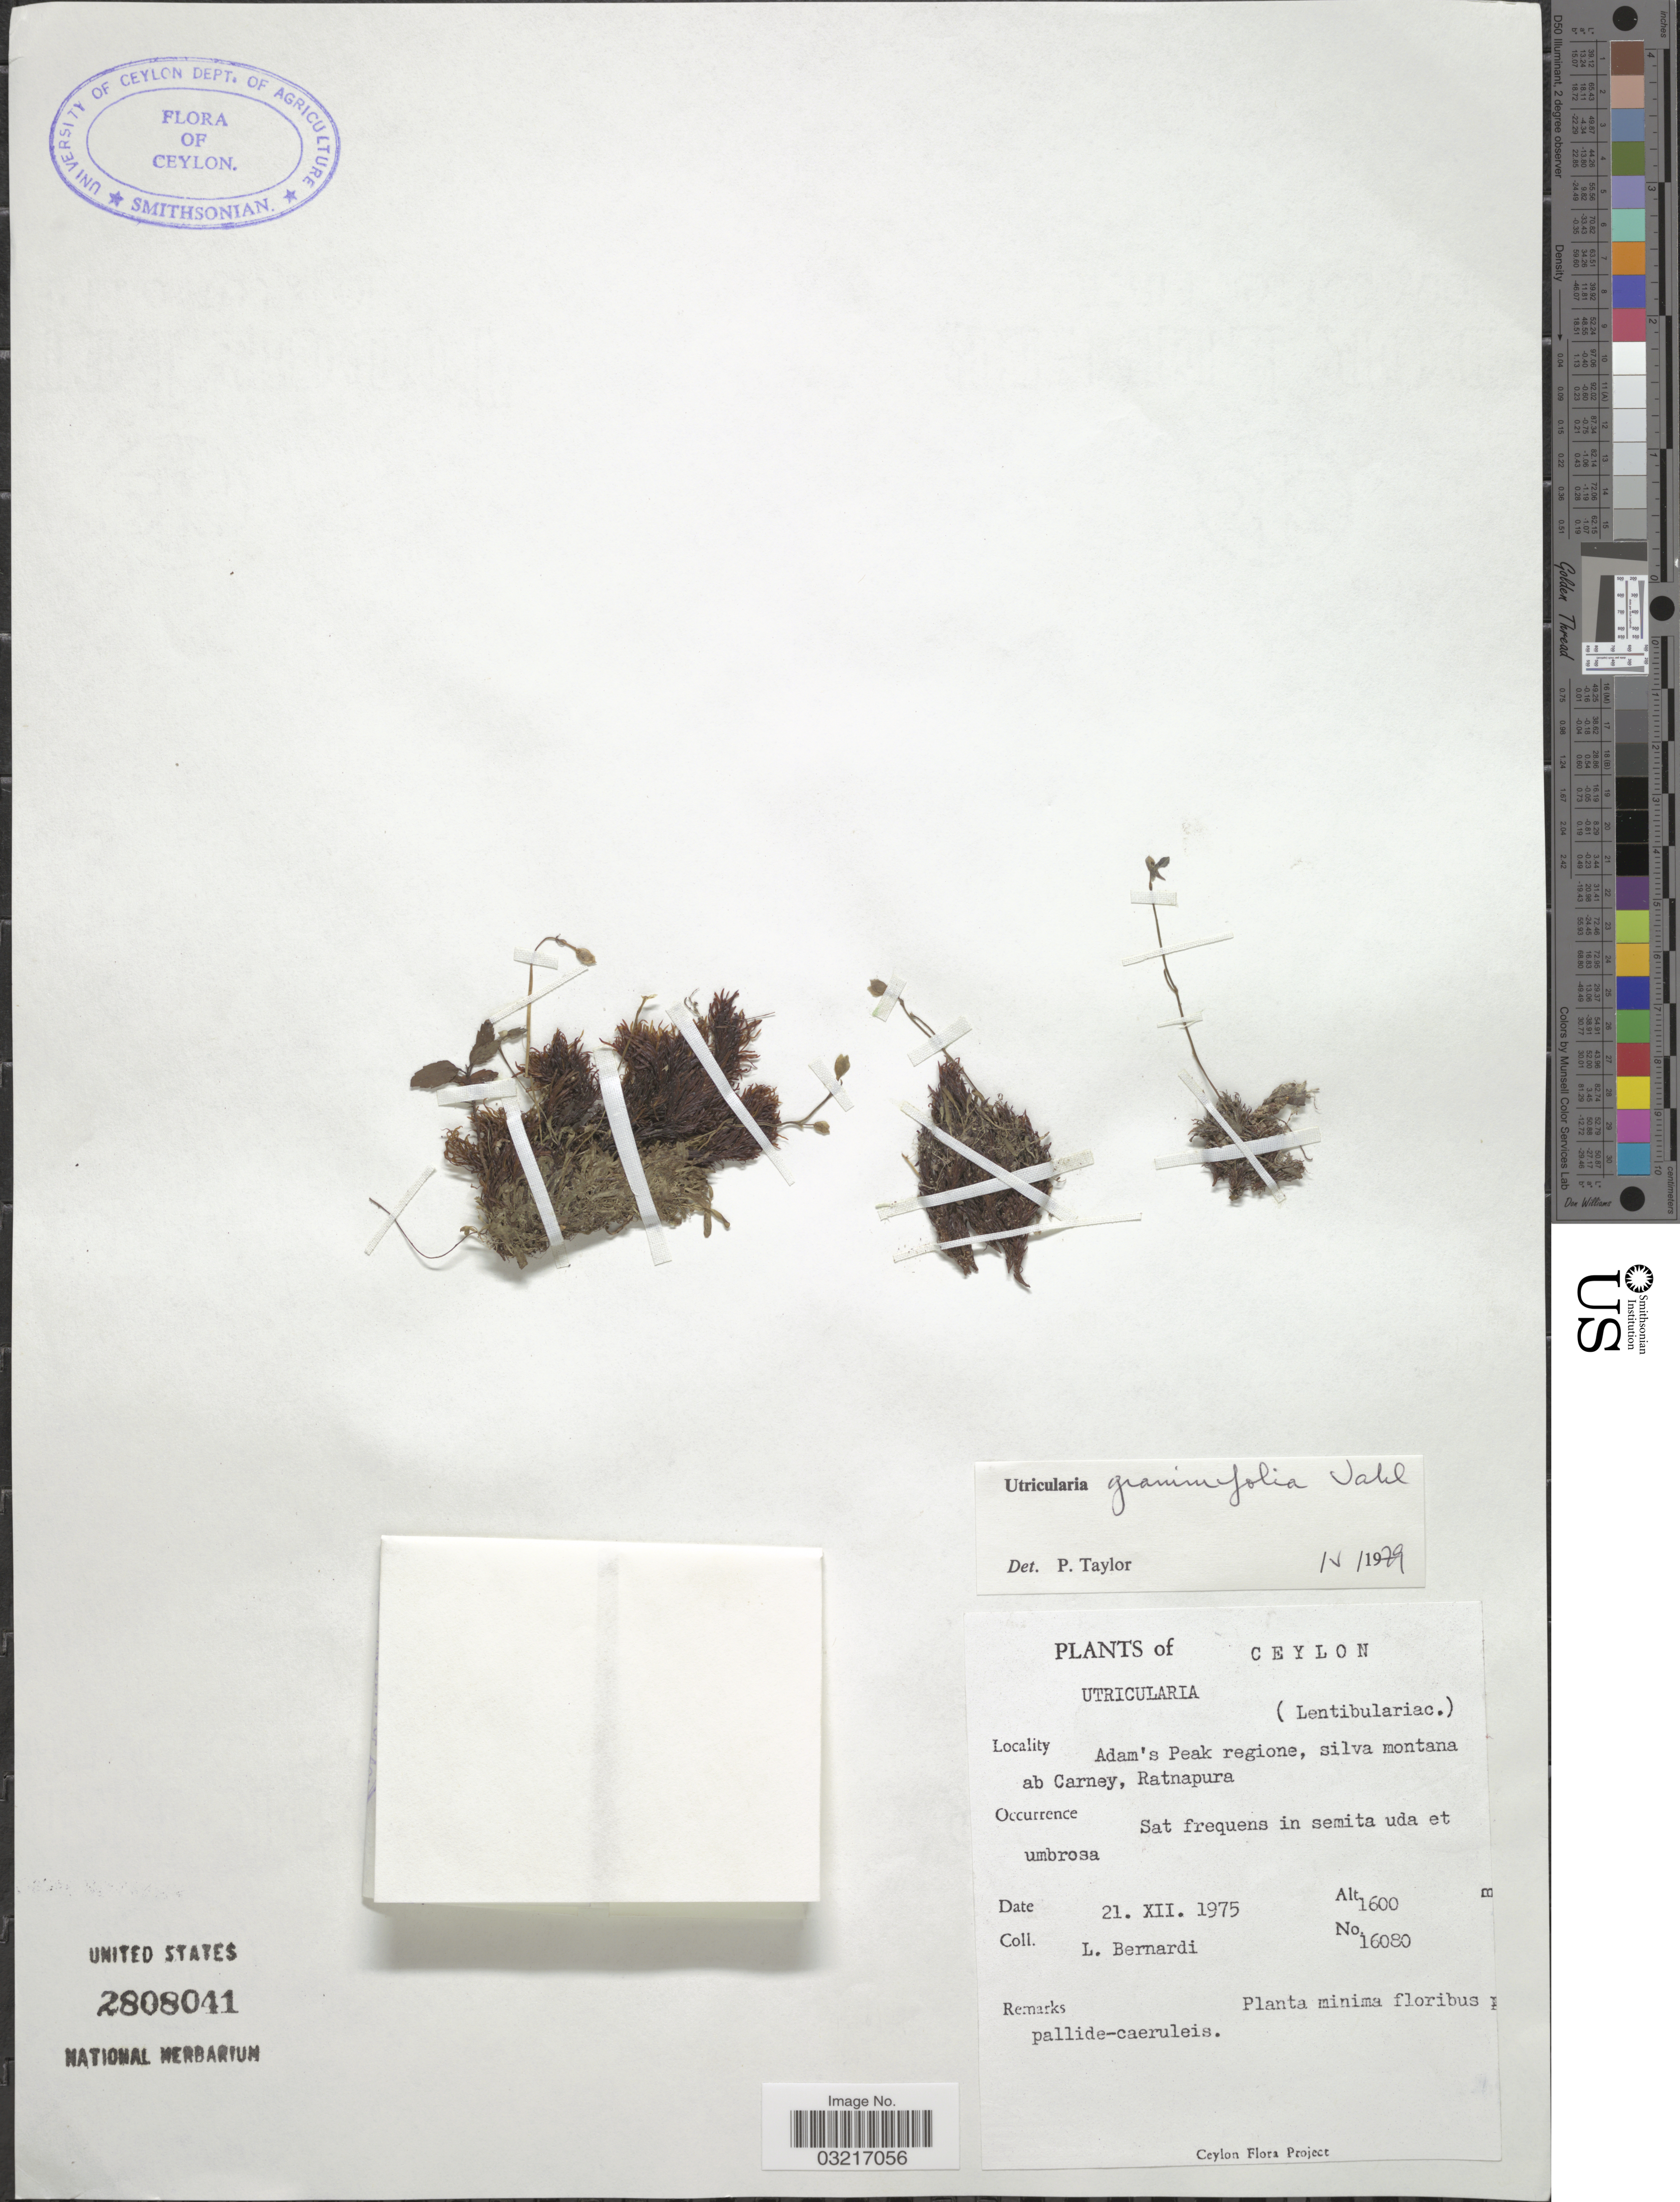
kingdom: Plantae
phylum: Tracheophyta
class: Magnoliopsida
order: Lamiales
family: Lentibulariaceae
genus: Utricularia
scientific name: Utricularia graminifolia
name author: Vahl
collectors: L. Bernardi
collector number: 16080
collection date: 1975-12-21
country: Sri Lanka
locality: Ceylon, Adam's Peak regione, silva montana ab Carney, Ratnapura.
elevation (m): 1600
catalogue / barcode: US 2808041